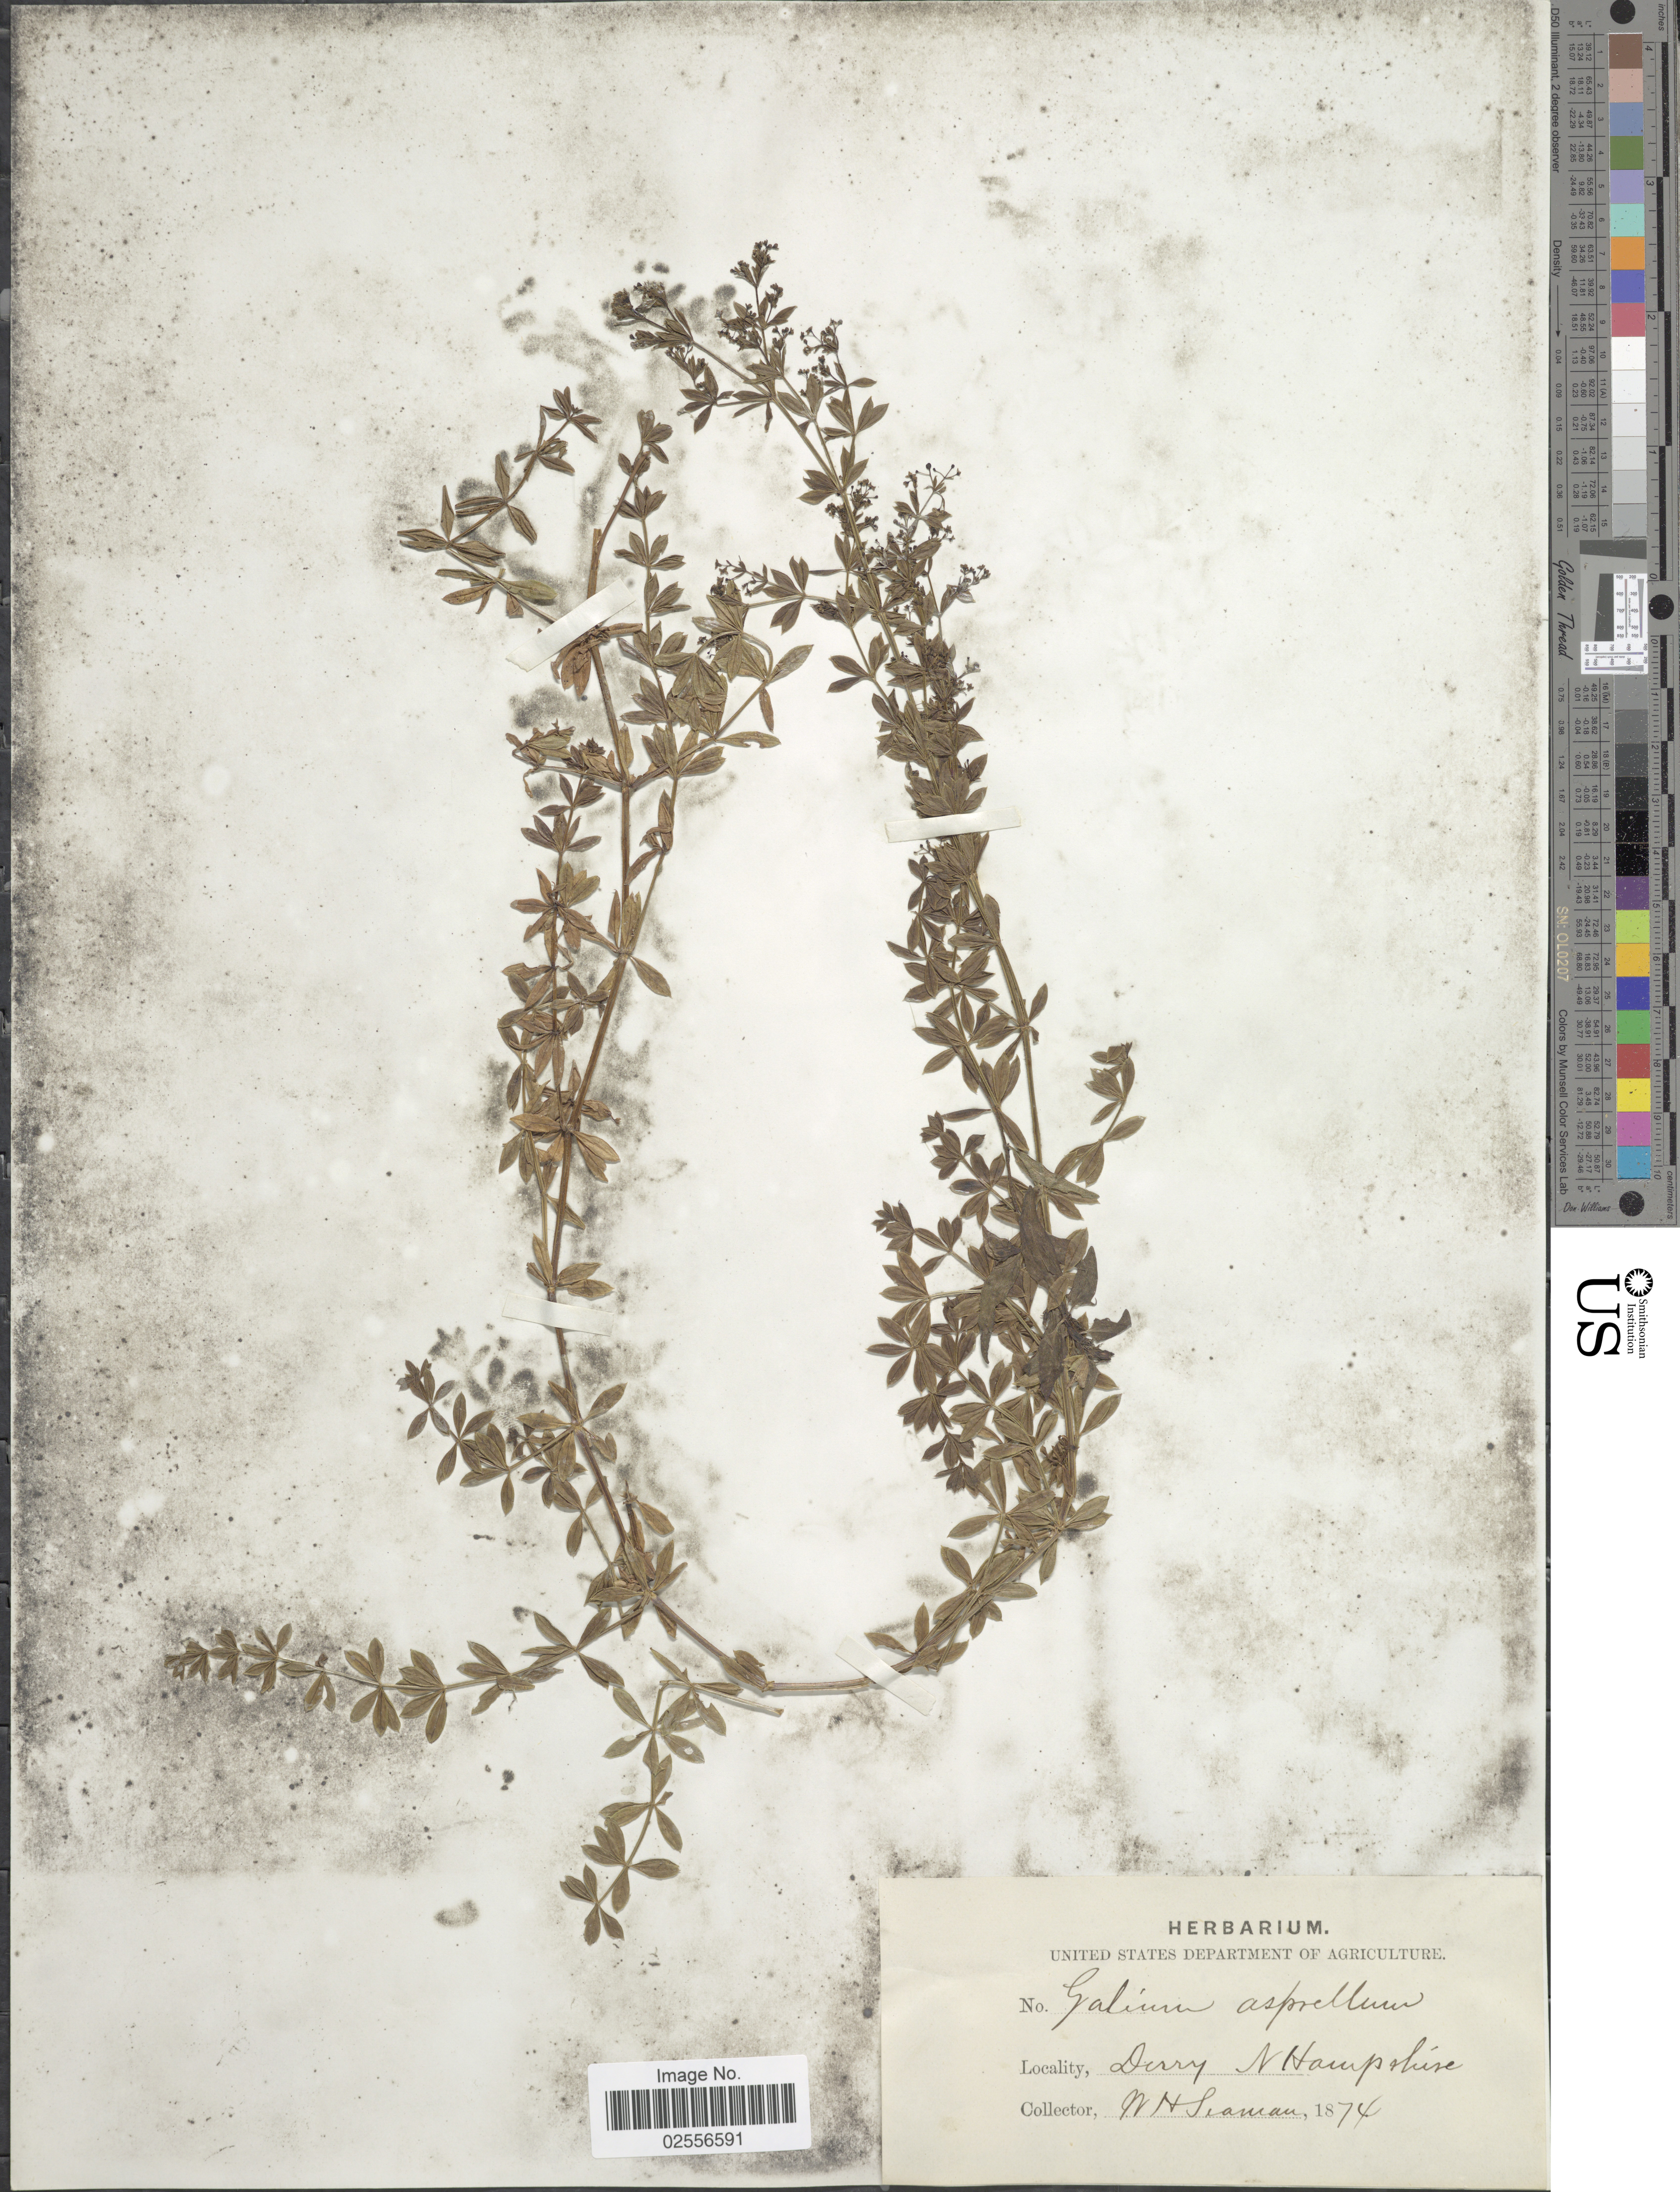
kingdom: Plantae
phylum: Tracheophyta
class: Magnoliopsida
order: Gentianales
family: Rubiaceae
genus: Galium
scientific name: Galium asprellum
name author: Michx.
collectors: W. Seaman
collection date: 1874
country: United States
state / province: New Hampshire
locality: Derry